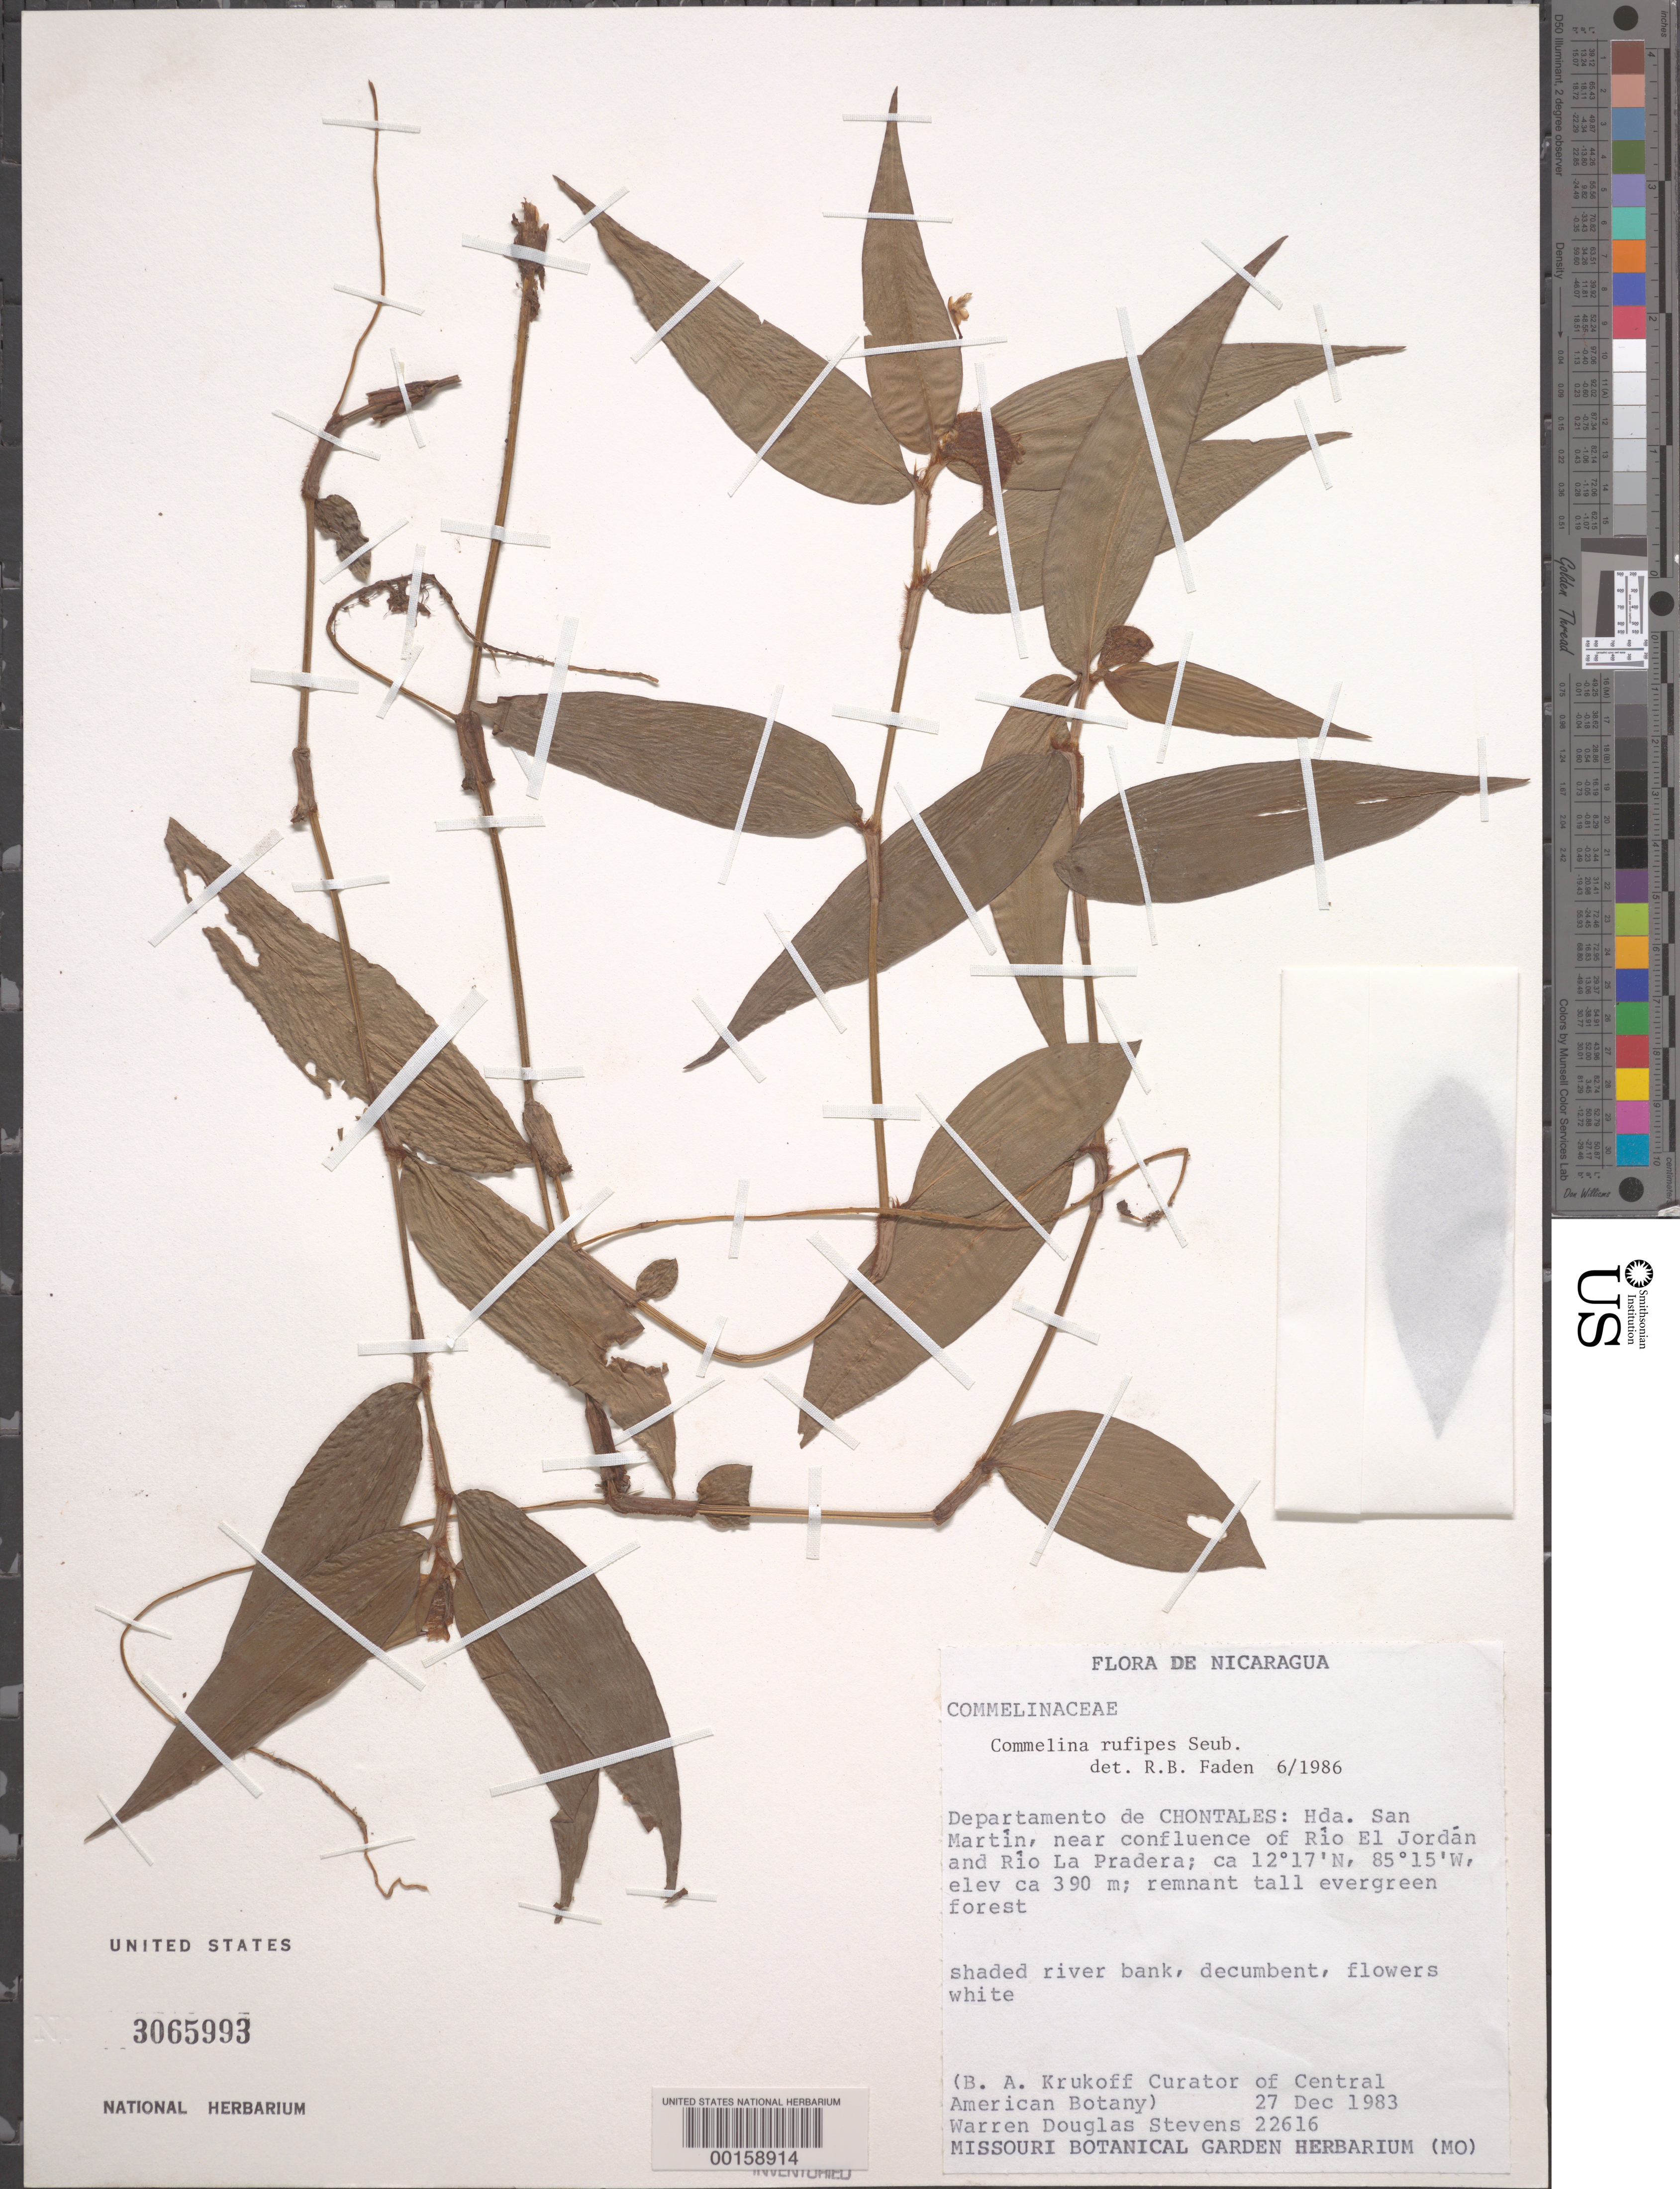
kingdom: Plantae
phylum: Tracheophyta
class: Liliopsida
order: Commelinales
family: Commelinaceae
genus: Commelina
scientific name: Commelina rufipes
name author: Seub.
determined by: Faden, Robert B., (US), Smithsonian Institution - National Museum of Natural History (UNITED STATES)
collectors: W. D. Stevens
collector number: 22616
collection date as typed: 27 Dec 1983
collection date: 1983-12-27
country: Nicaragua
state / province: Chontales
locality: Hacienda san martin, near confluence of rio el jordan and rio la pradera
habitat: Shaded riverbank, remnant evergreen forest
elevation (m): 390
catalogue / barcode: US 3065993